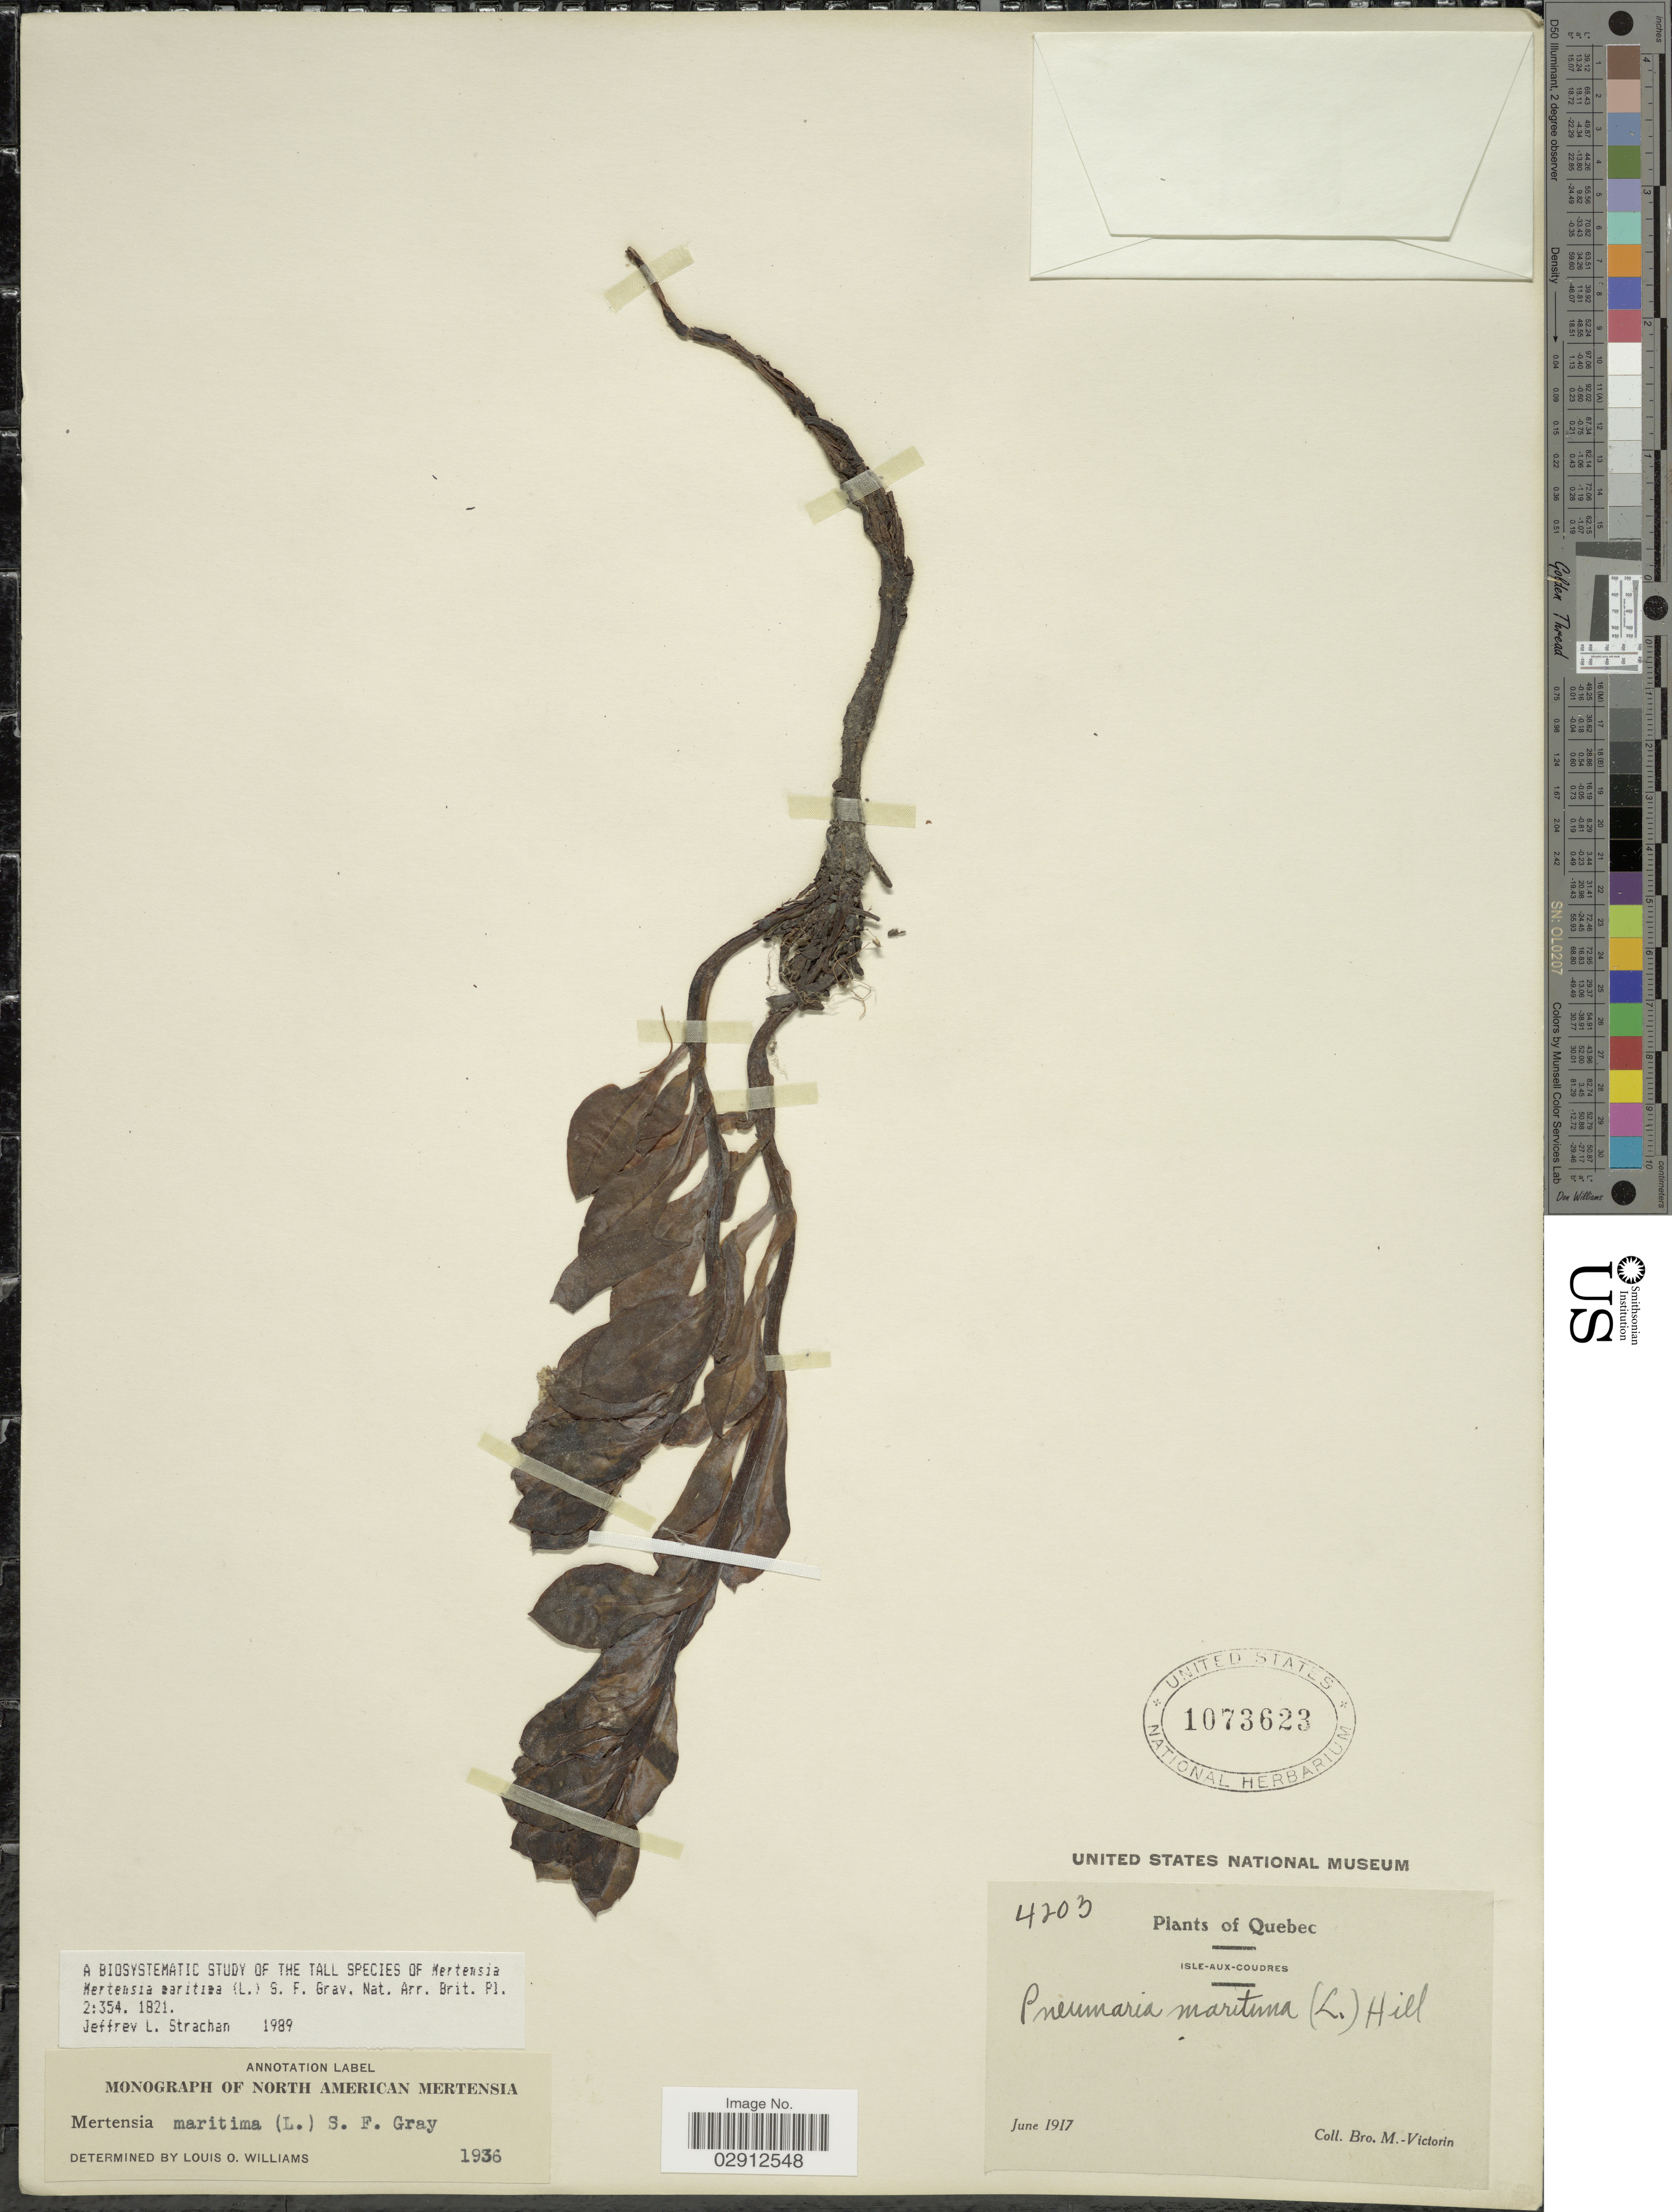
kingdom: Plantae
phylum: Tracheophyta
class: Magnoliopsida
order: Boraginales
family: Boraginaceae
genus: Mertensia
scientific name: Mertensia maritima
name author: (L.) S.F. Gray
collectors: Fr. Marie-Victorin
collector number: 4203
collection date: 1917-06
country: Canada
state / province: Quebec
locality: Isle-Aux-Coudres.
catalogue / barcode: US 1073623